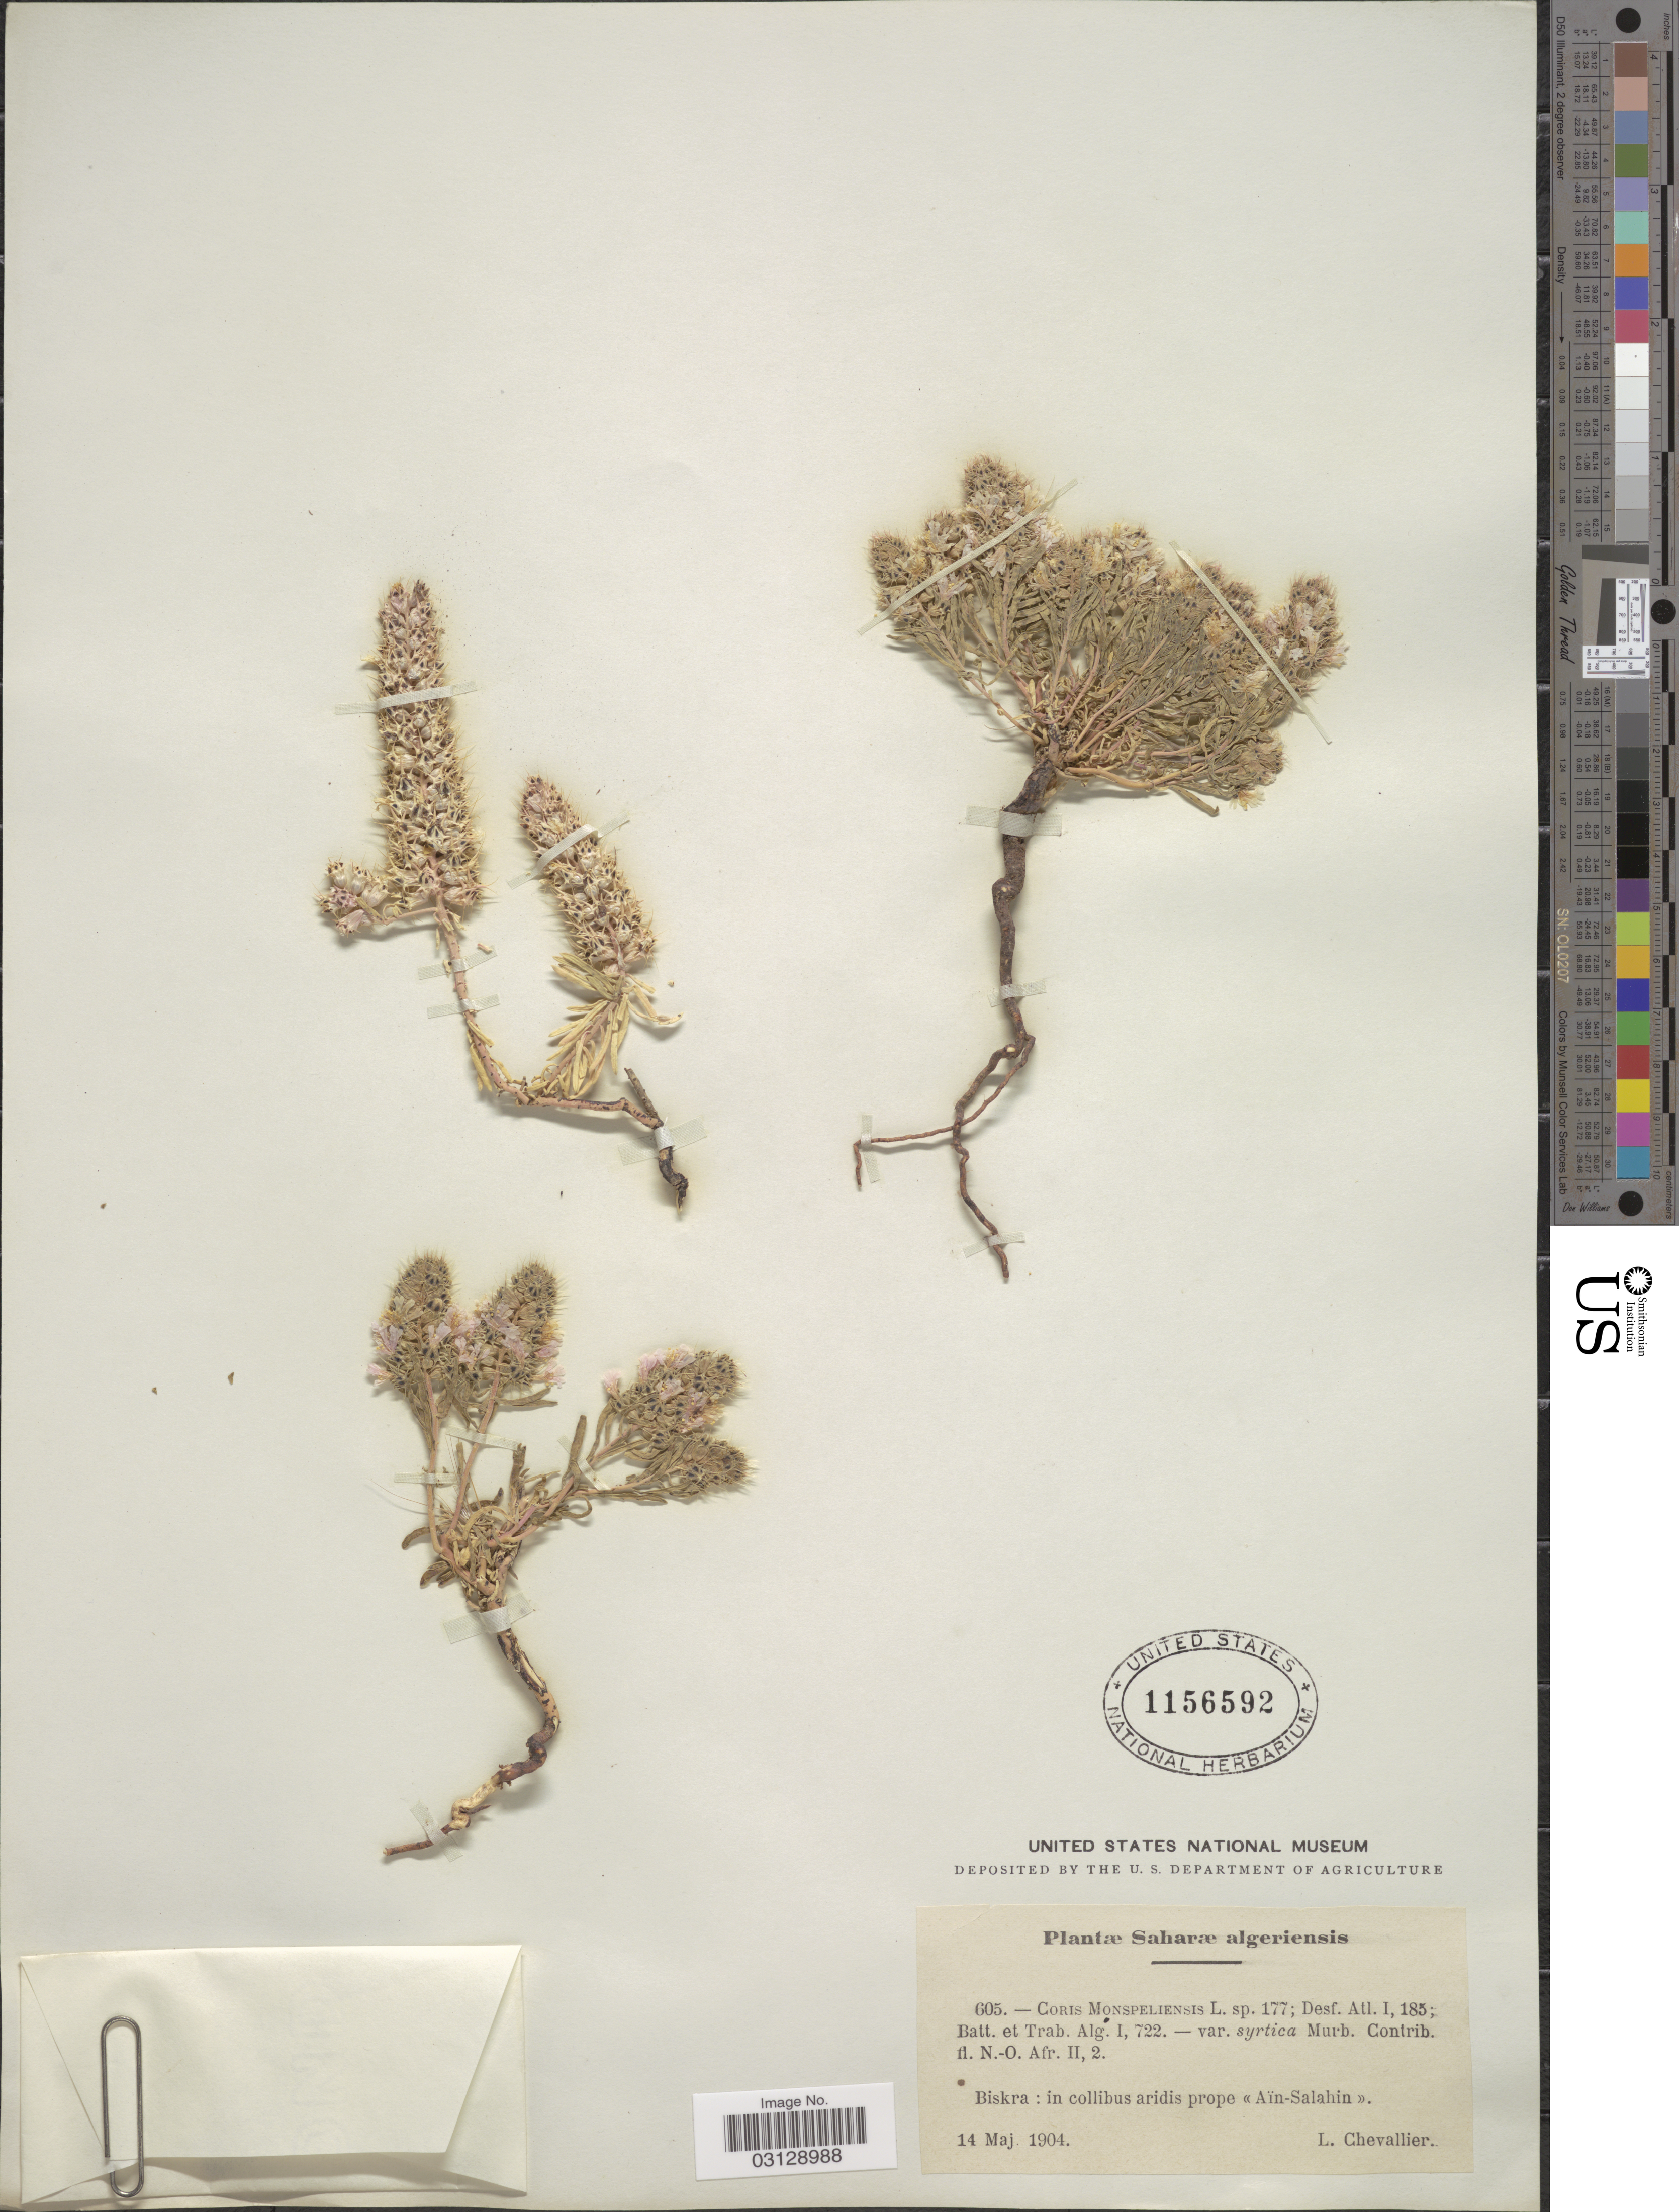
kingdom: Plantae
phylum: Tracheophyta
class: Magnoliopsida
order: Ericales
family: Primulaceae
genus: Coris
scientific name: Coris monspeliensis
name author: L.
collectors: L. Chevallier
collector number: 605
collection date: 1904-05-14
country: Algeria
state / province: Biskra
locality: Saharæ algeriensis. In collibus aridis prope << Aïn-Salahin >>.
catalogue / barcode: US 1156592